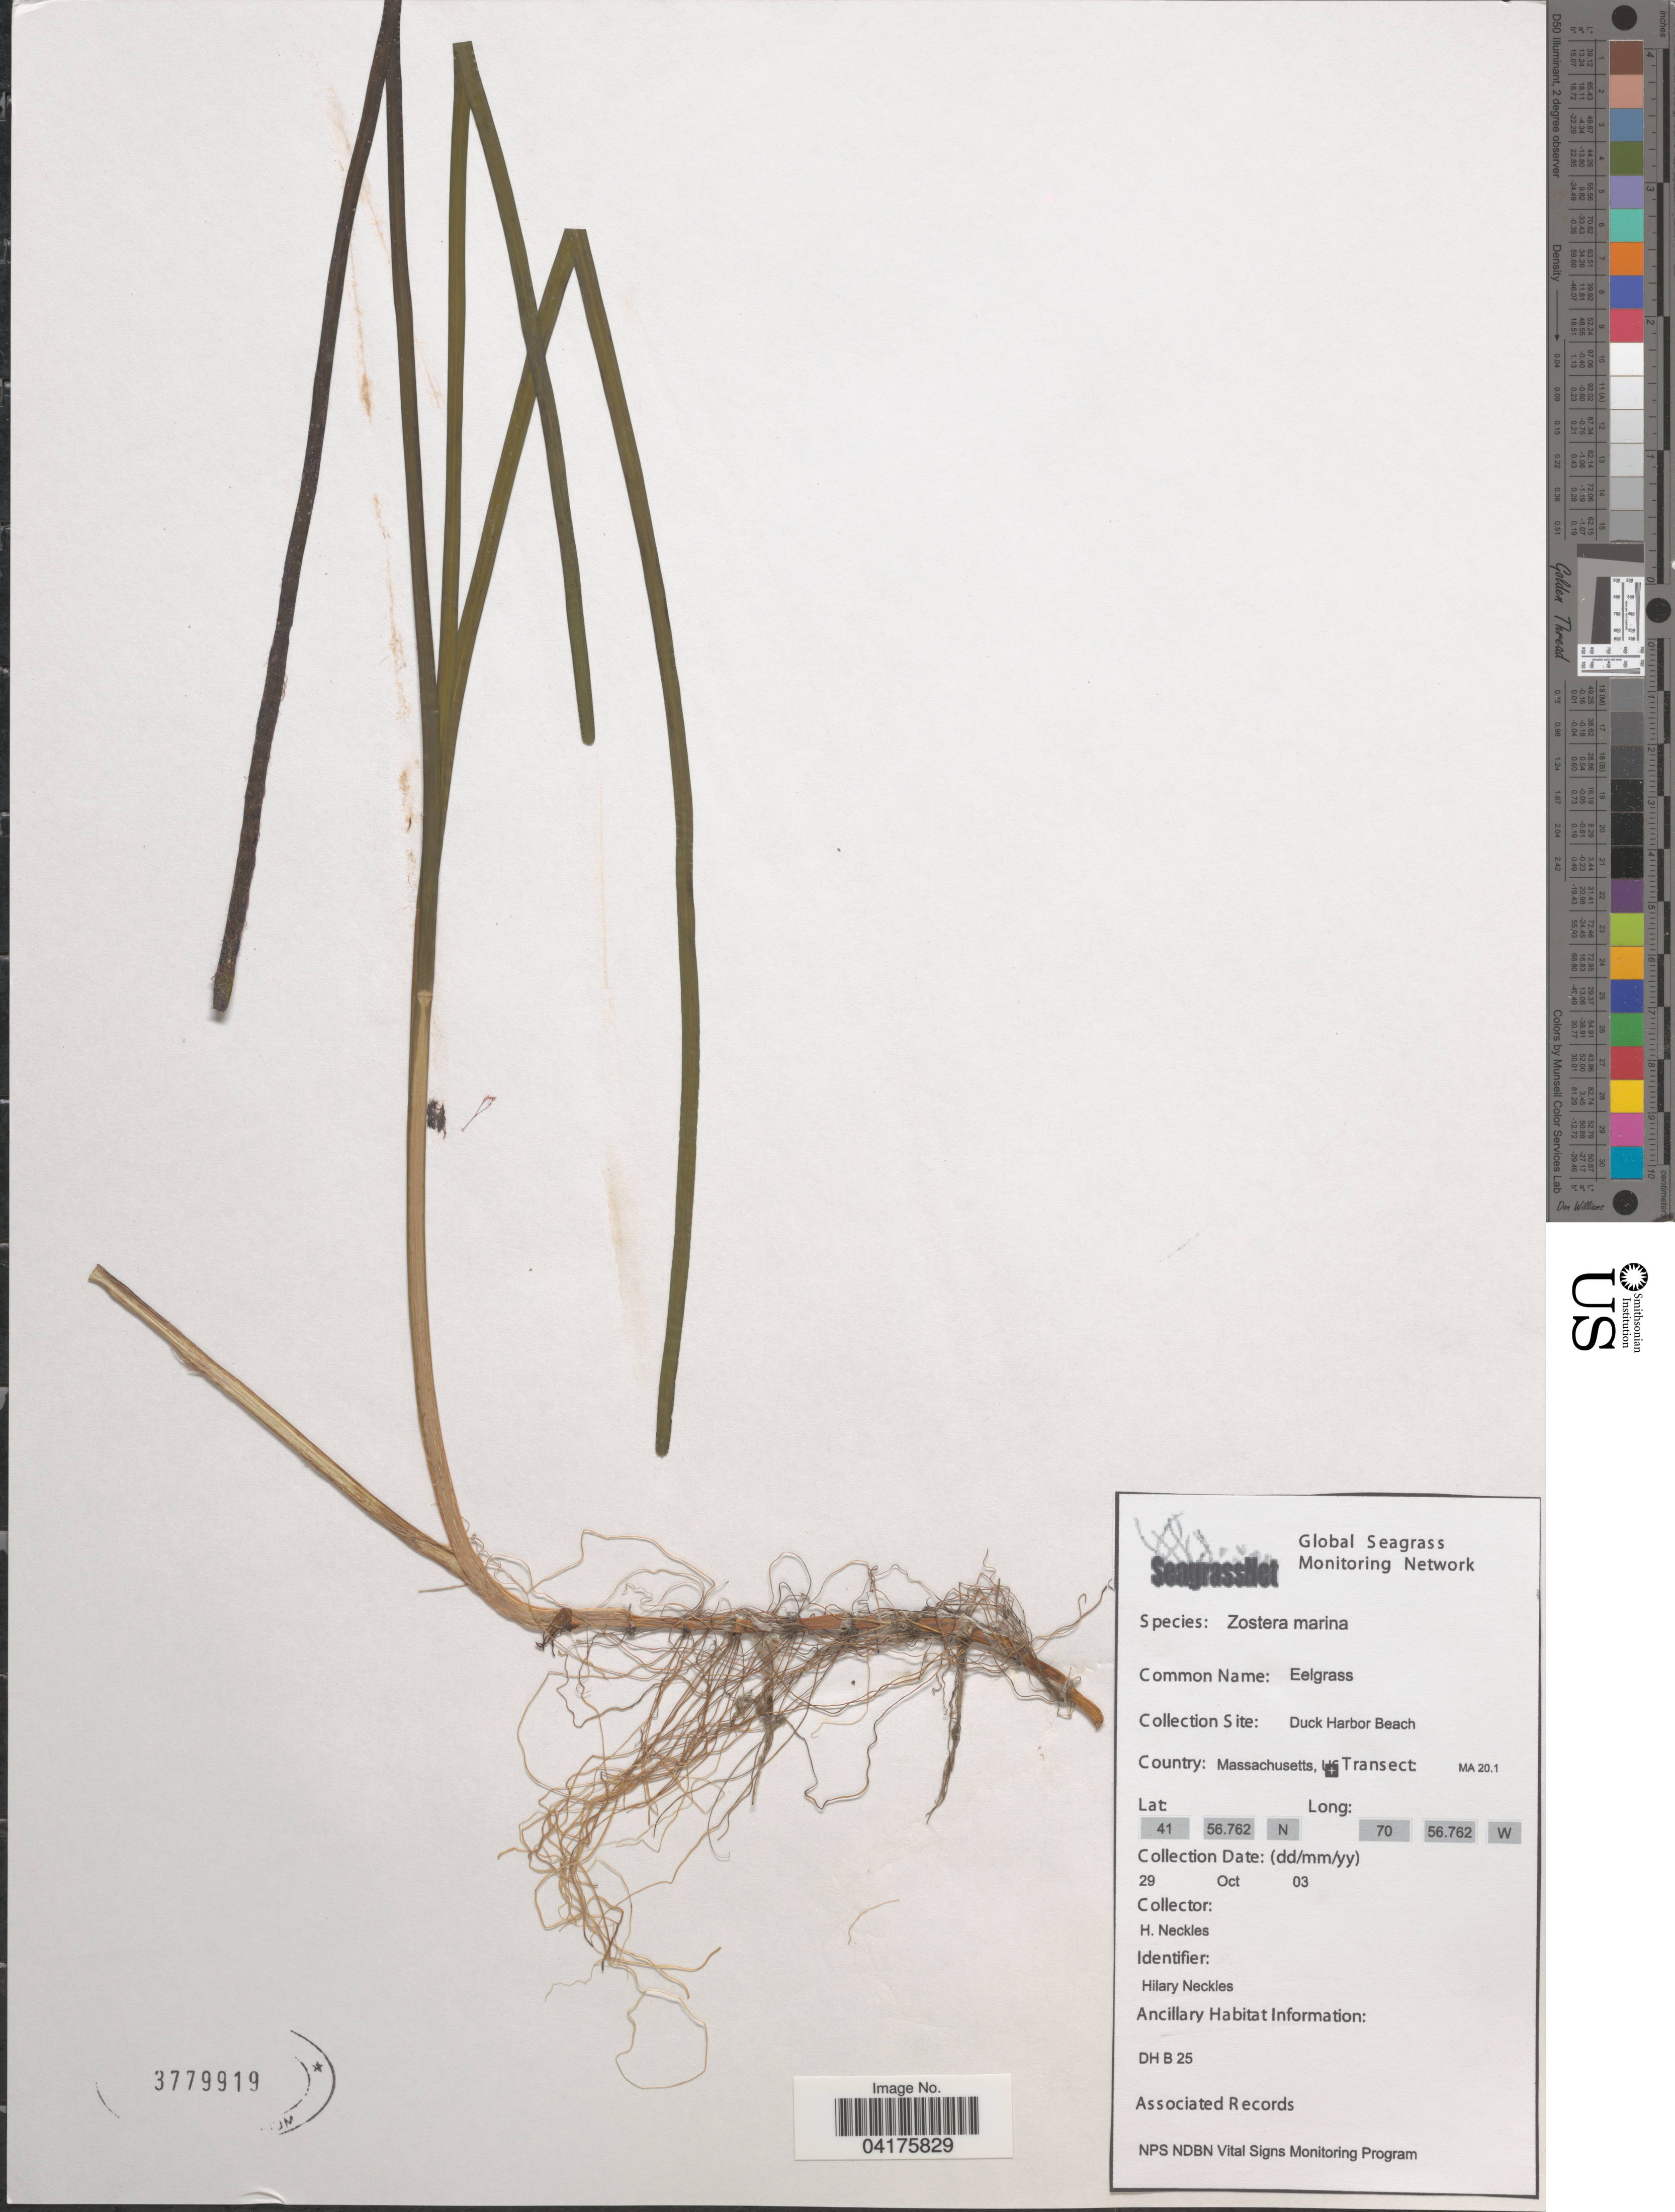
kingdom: Plantae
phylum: Tracheophyta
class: Liliopsida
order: Alismatales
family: Zosteraceae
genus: Zostera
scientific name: Zostera marina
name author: L.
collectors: H. Neckles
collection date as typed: Transcribed d/m/y: 29/10/3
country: United States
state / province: Massachusetts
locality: Duck Harbor Beach.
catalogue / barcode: US 3779919